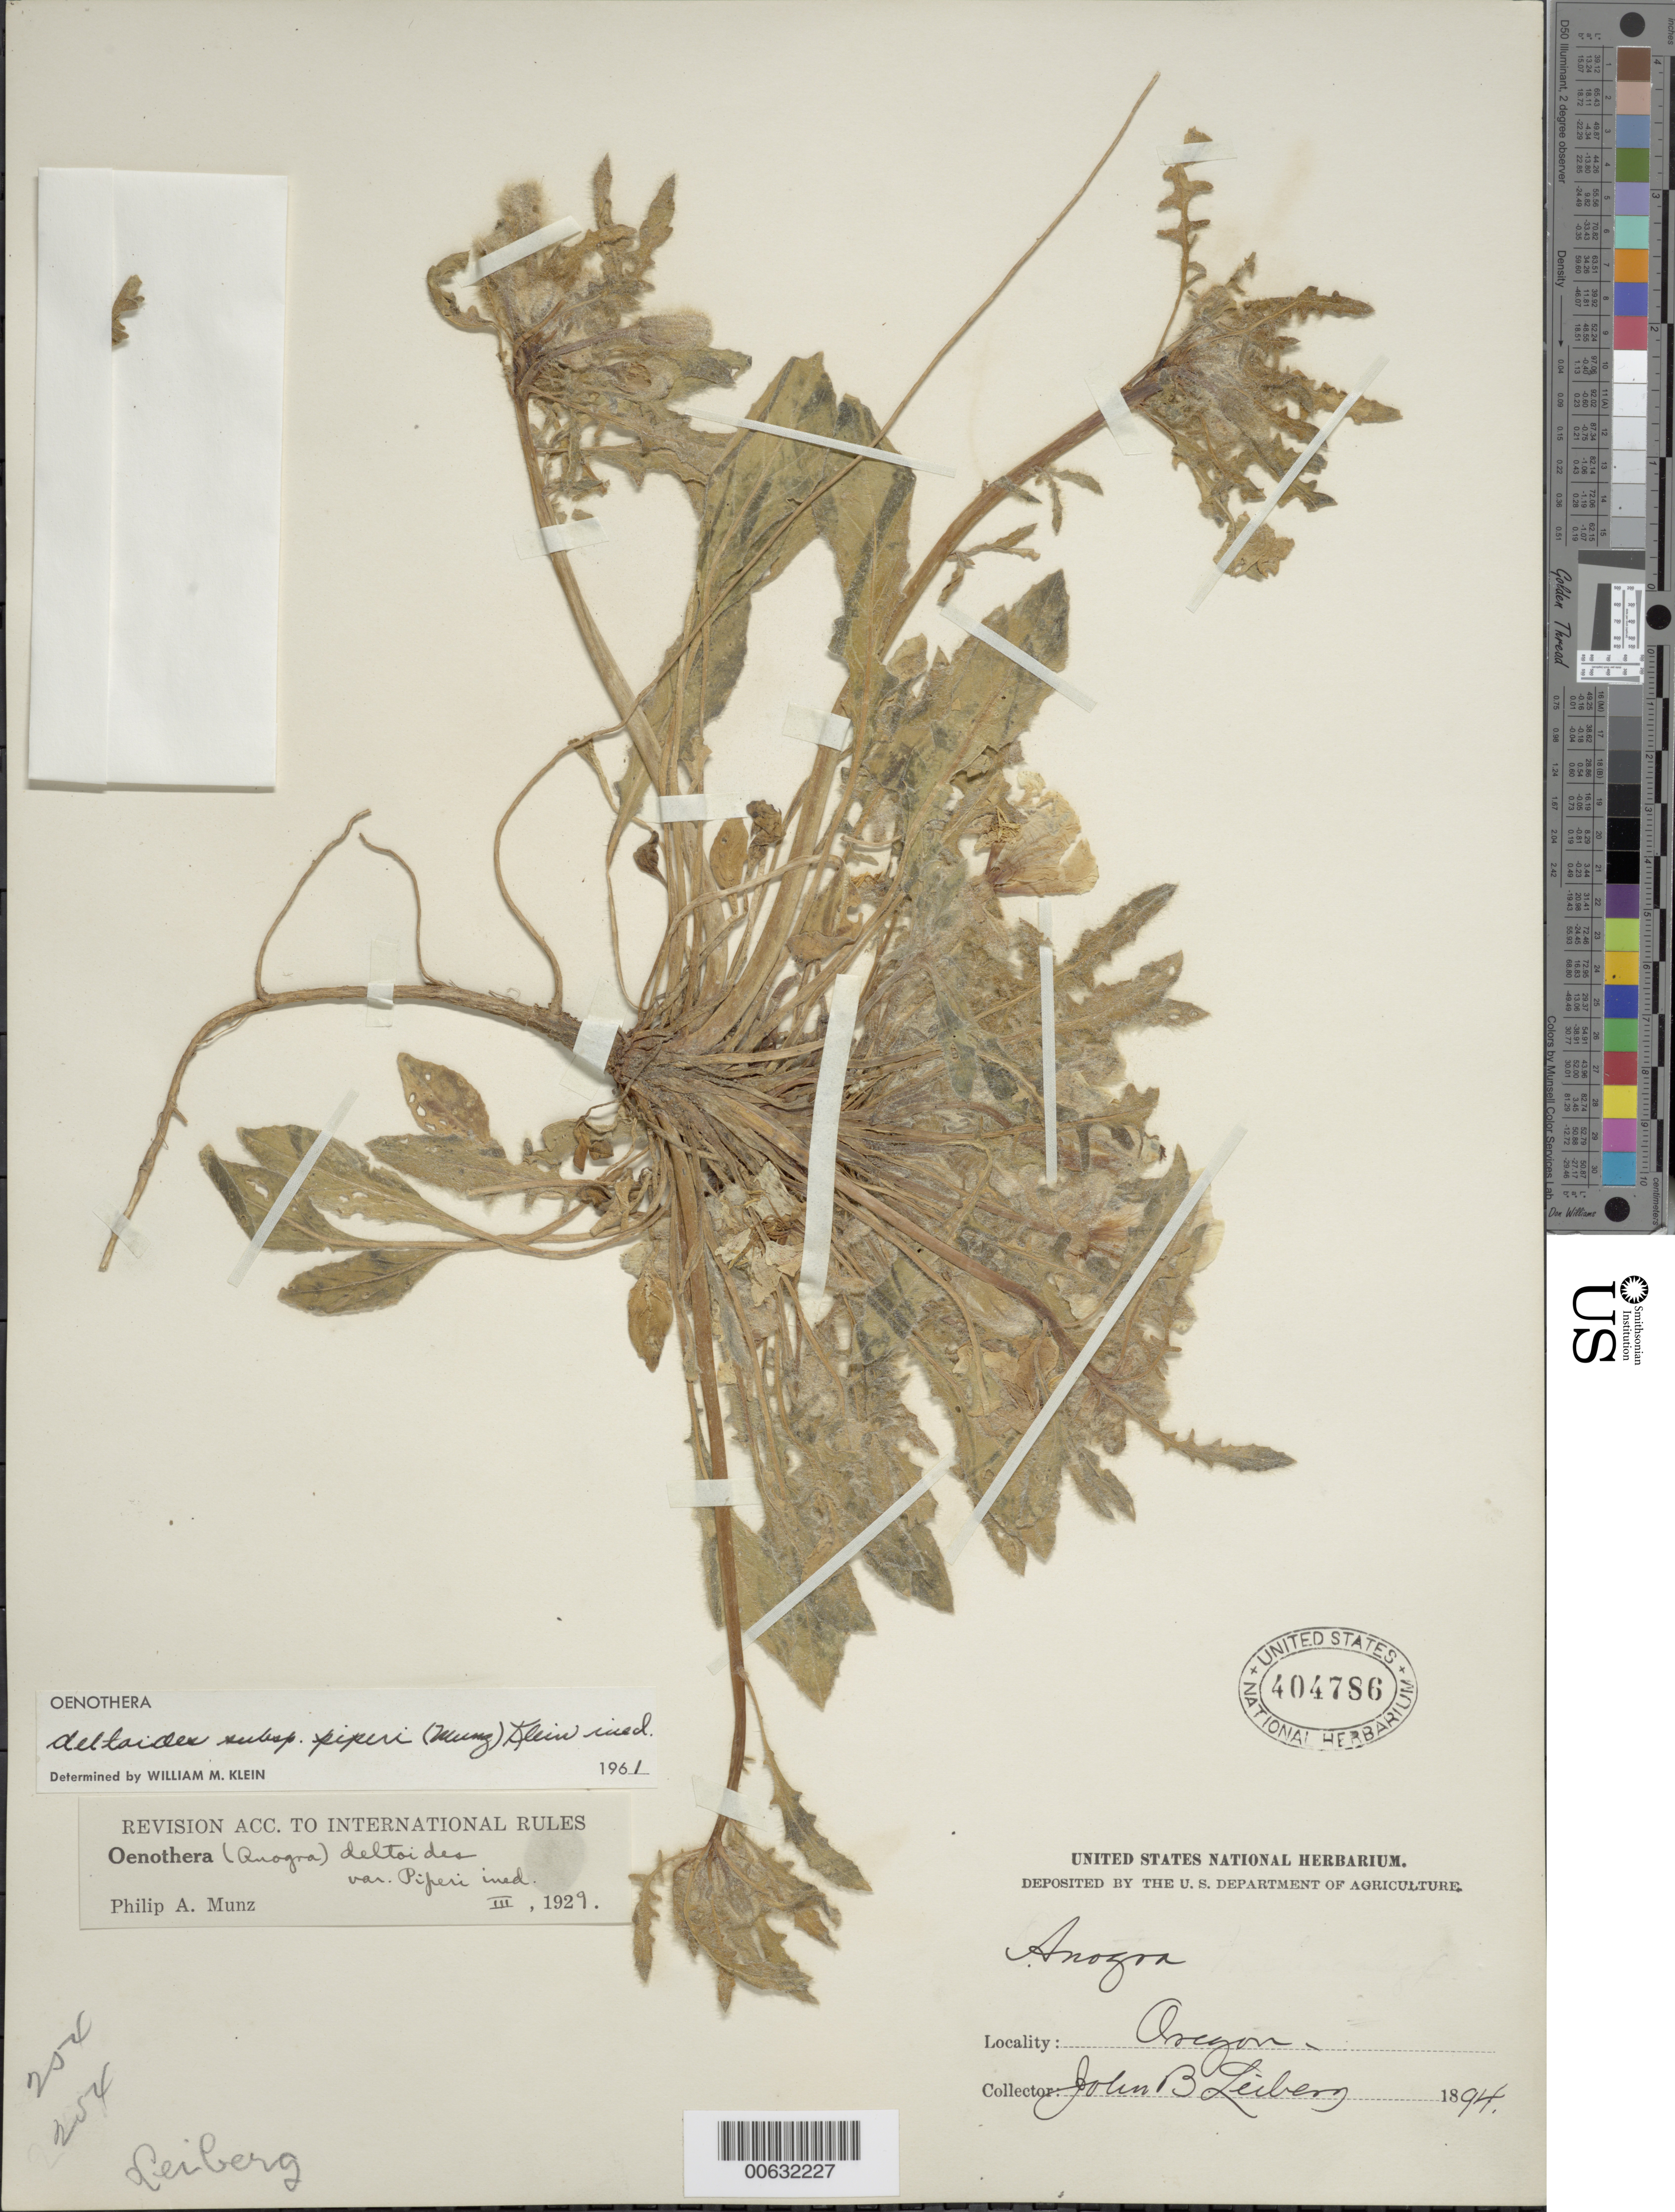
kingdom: Plantae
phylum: Tracheophyta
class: Magnoliopsida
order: Myrtales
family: Onagraceae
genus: Oenothera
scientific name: Oenothera deltoides subsp. piperi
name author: (Munz) W.M. Klein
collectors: J. Leiberg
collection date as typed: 1894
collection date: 1894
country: United States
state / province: Oregon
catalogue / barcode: US 404786